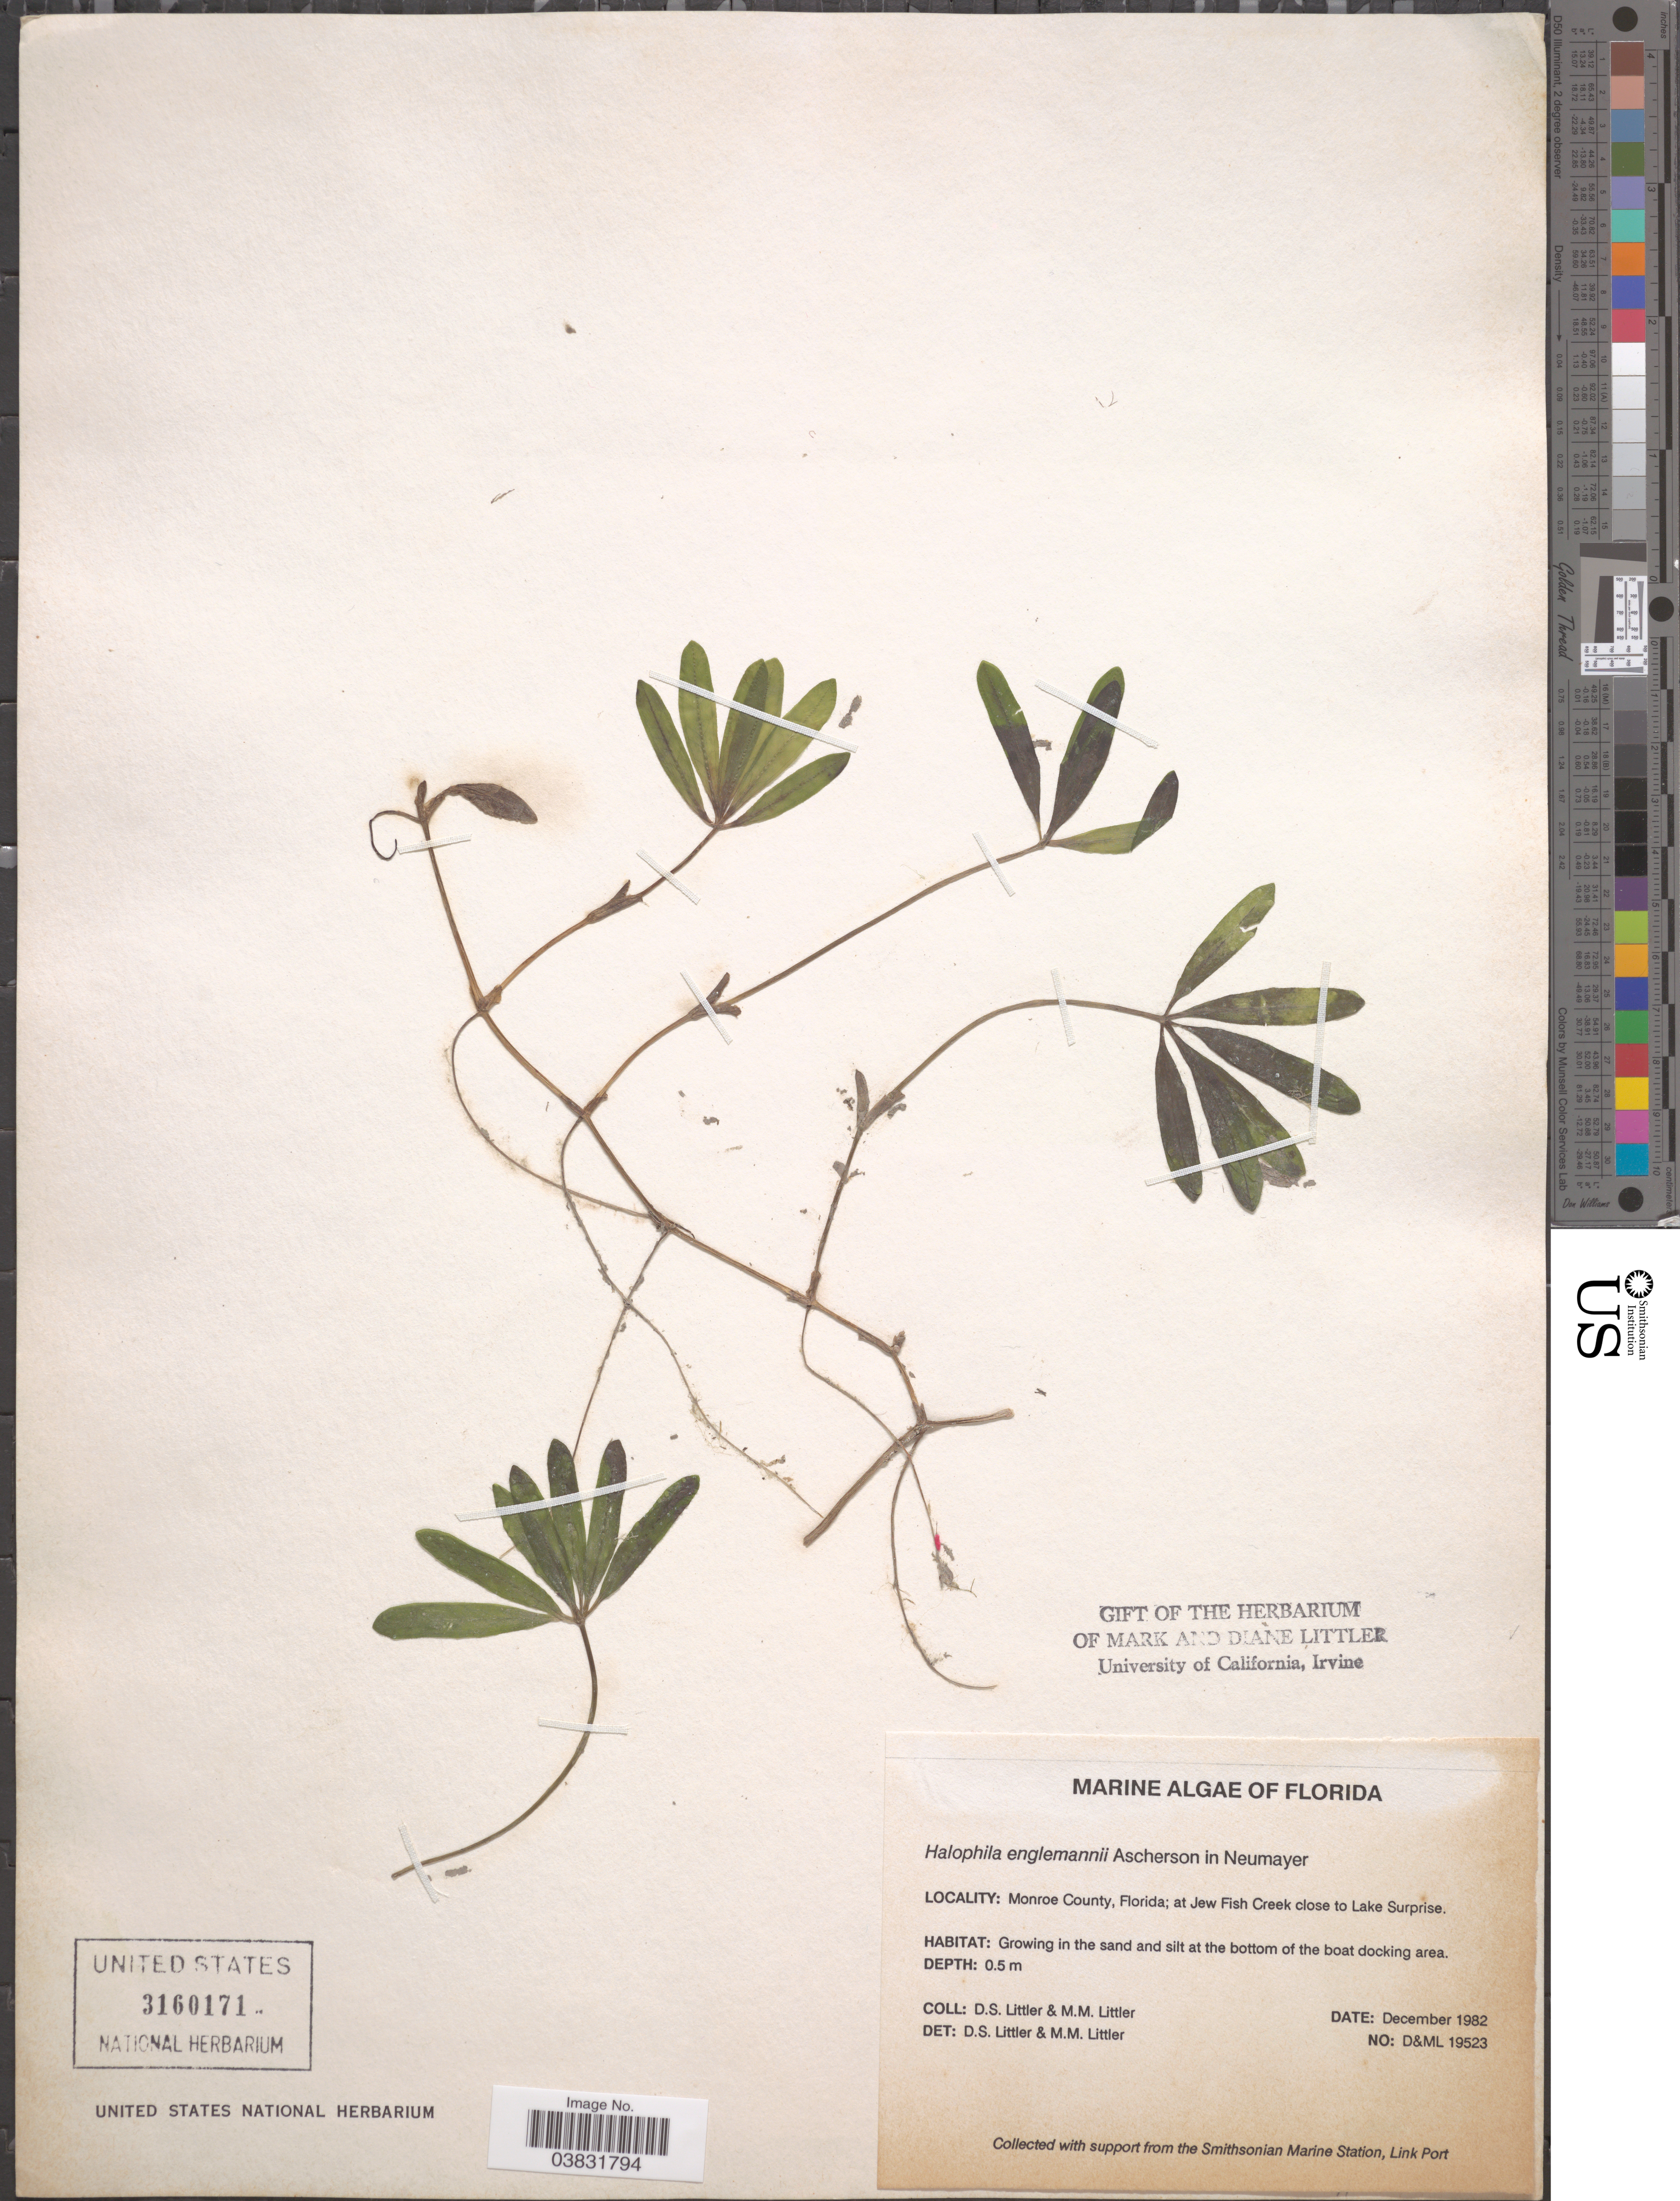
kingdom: Plantae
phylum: Tracheophyta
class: Liliopsida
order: Alismatales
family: Hydrocharitaceae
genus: Halophila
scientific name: Halophila engelmannii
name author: Asch.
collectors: D. S. Littler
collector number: D&ML 19523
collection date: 1982-12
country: United States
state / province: Florida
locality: Monroe County; at Jew Fish Creek close to Lake Surprise.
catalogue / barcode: US 3160171